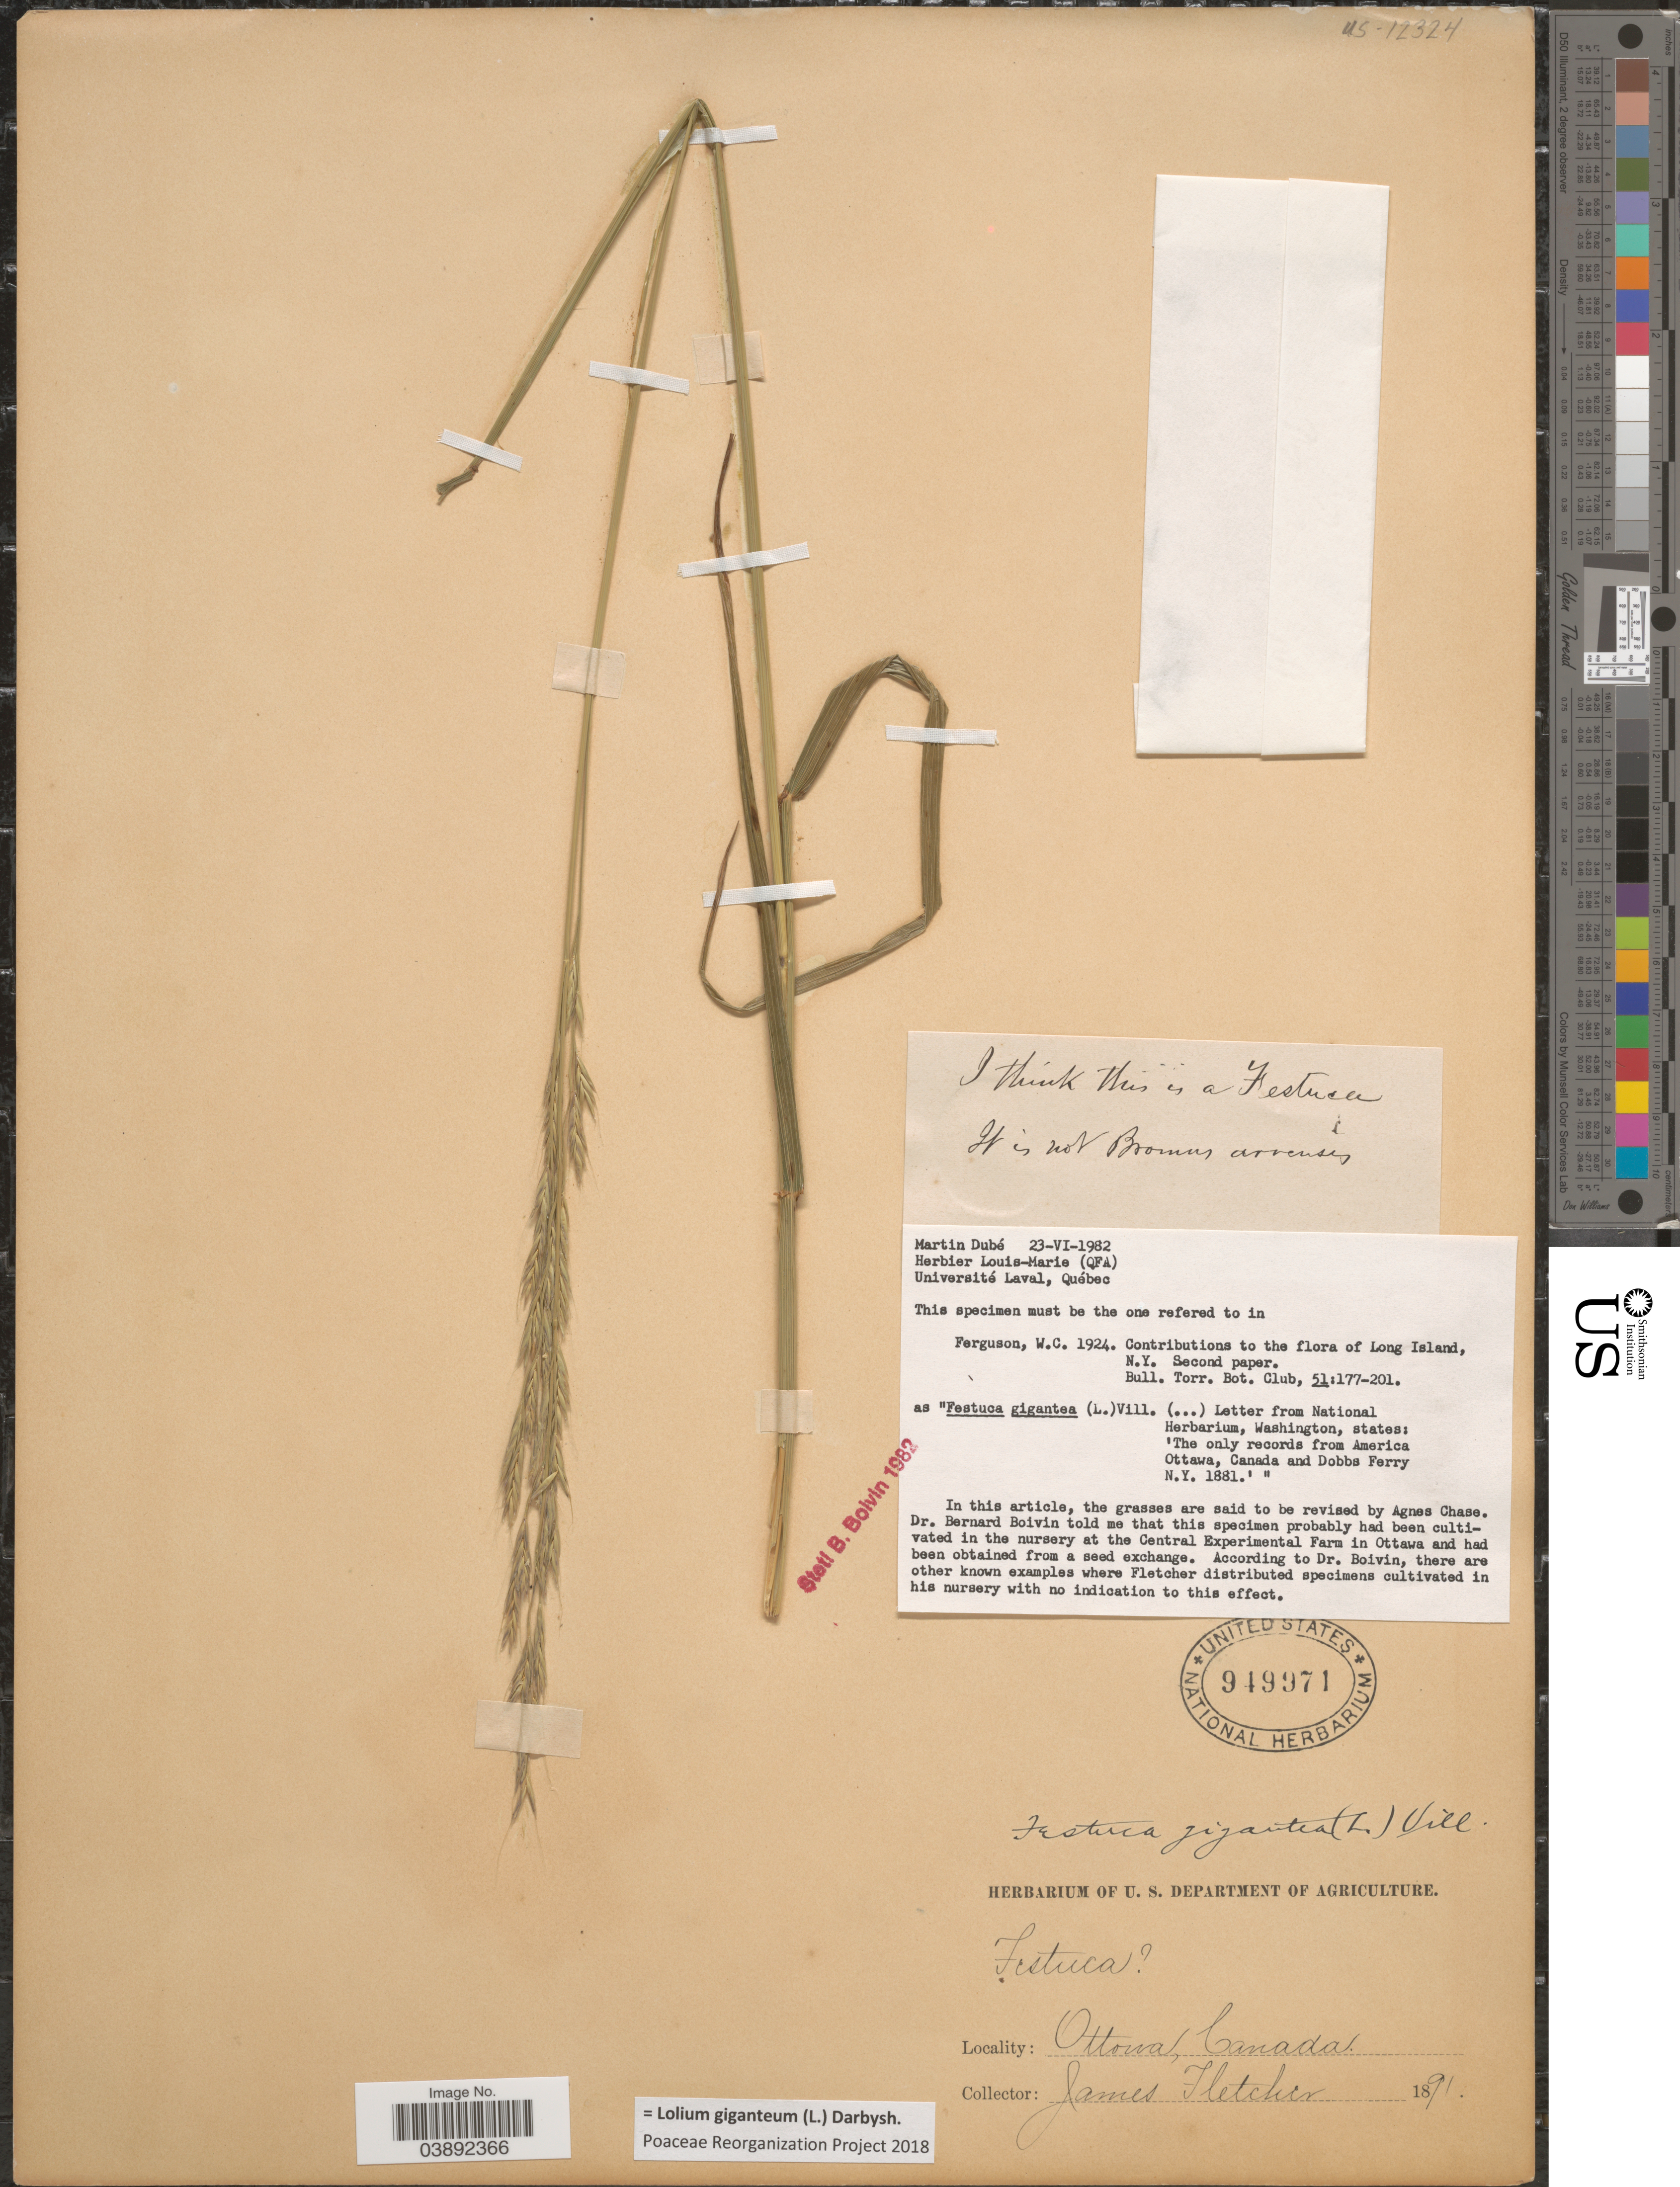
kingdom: Plantae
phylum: Tracheophyta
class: Liliopsida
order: Poales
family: Poaceae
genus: Lolium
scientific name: Lolium giganteum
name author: (L.) Darbysh.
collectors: J. Fletcher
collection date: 1891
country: Canada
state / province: Ontario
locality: Ottawa.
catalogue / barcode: US 949971